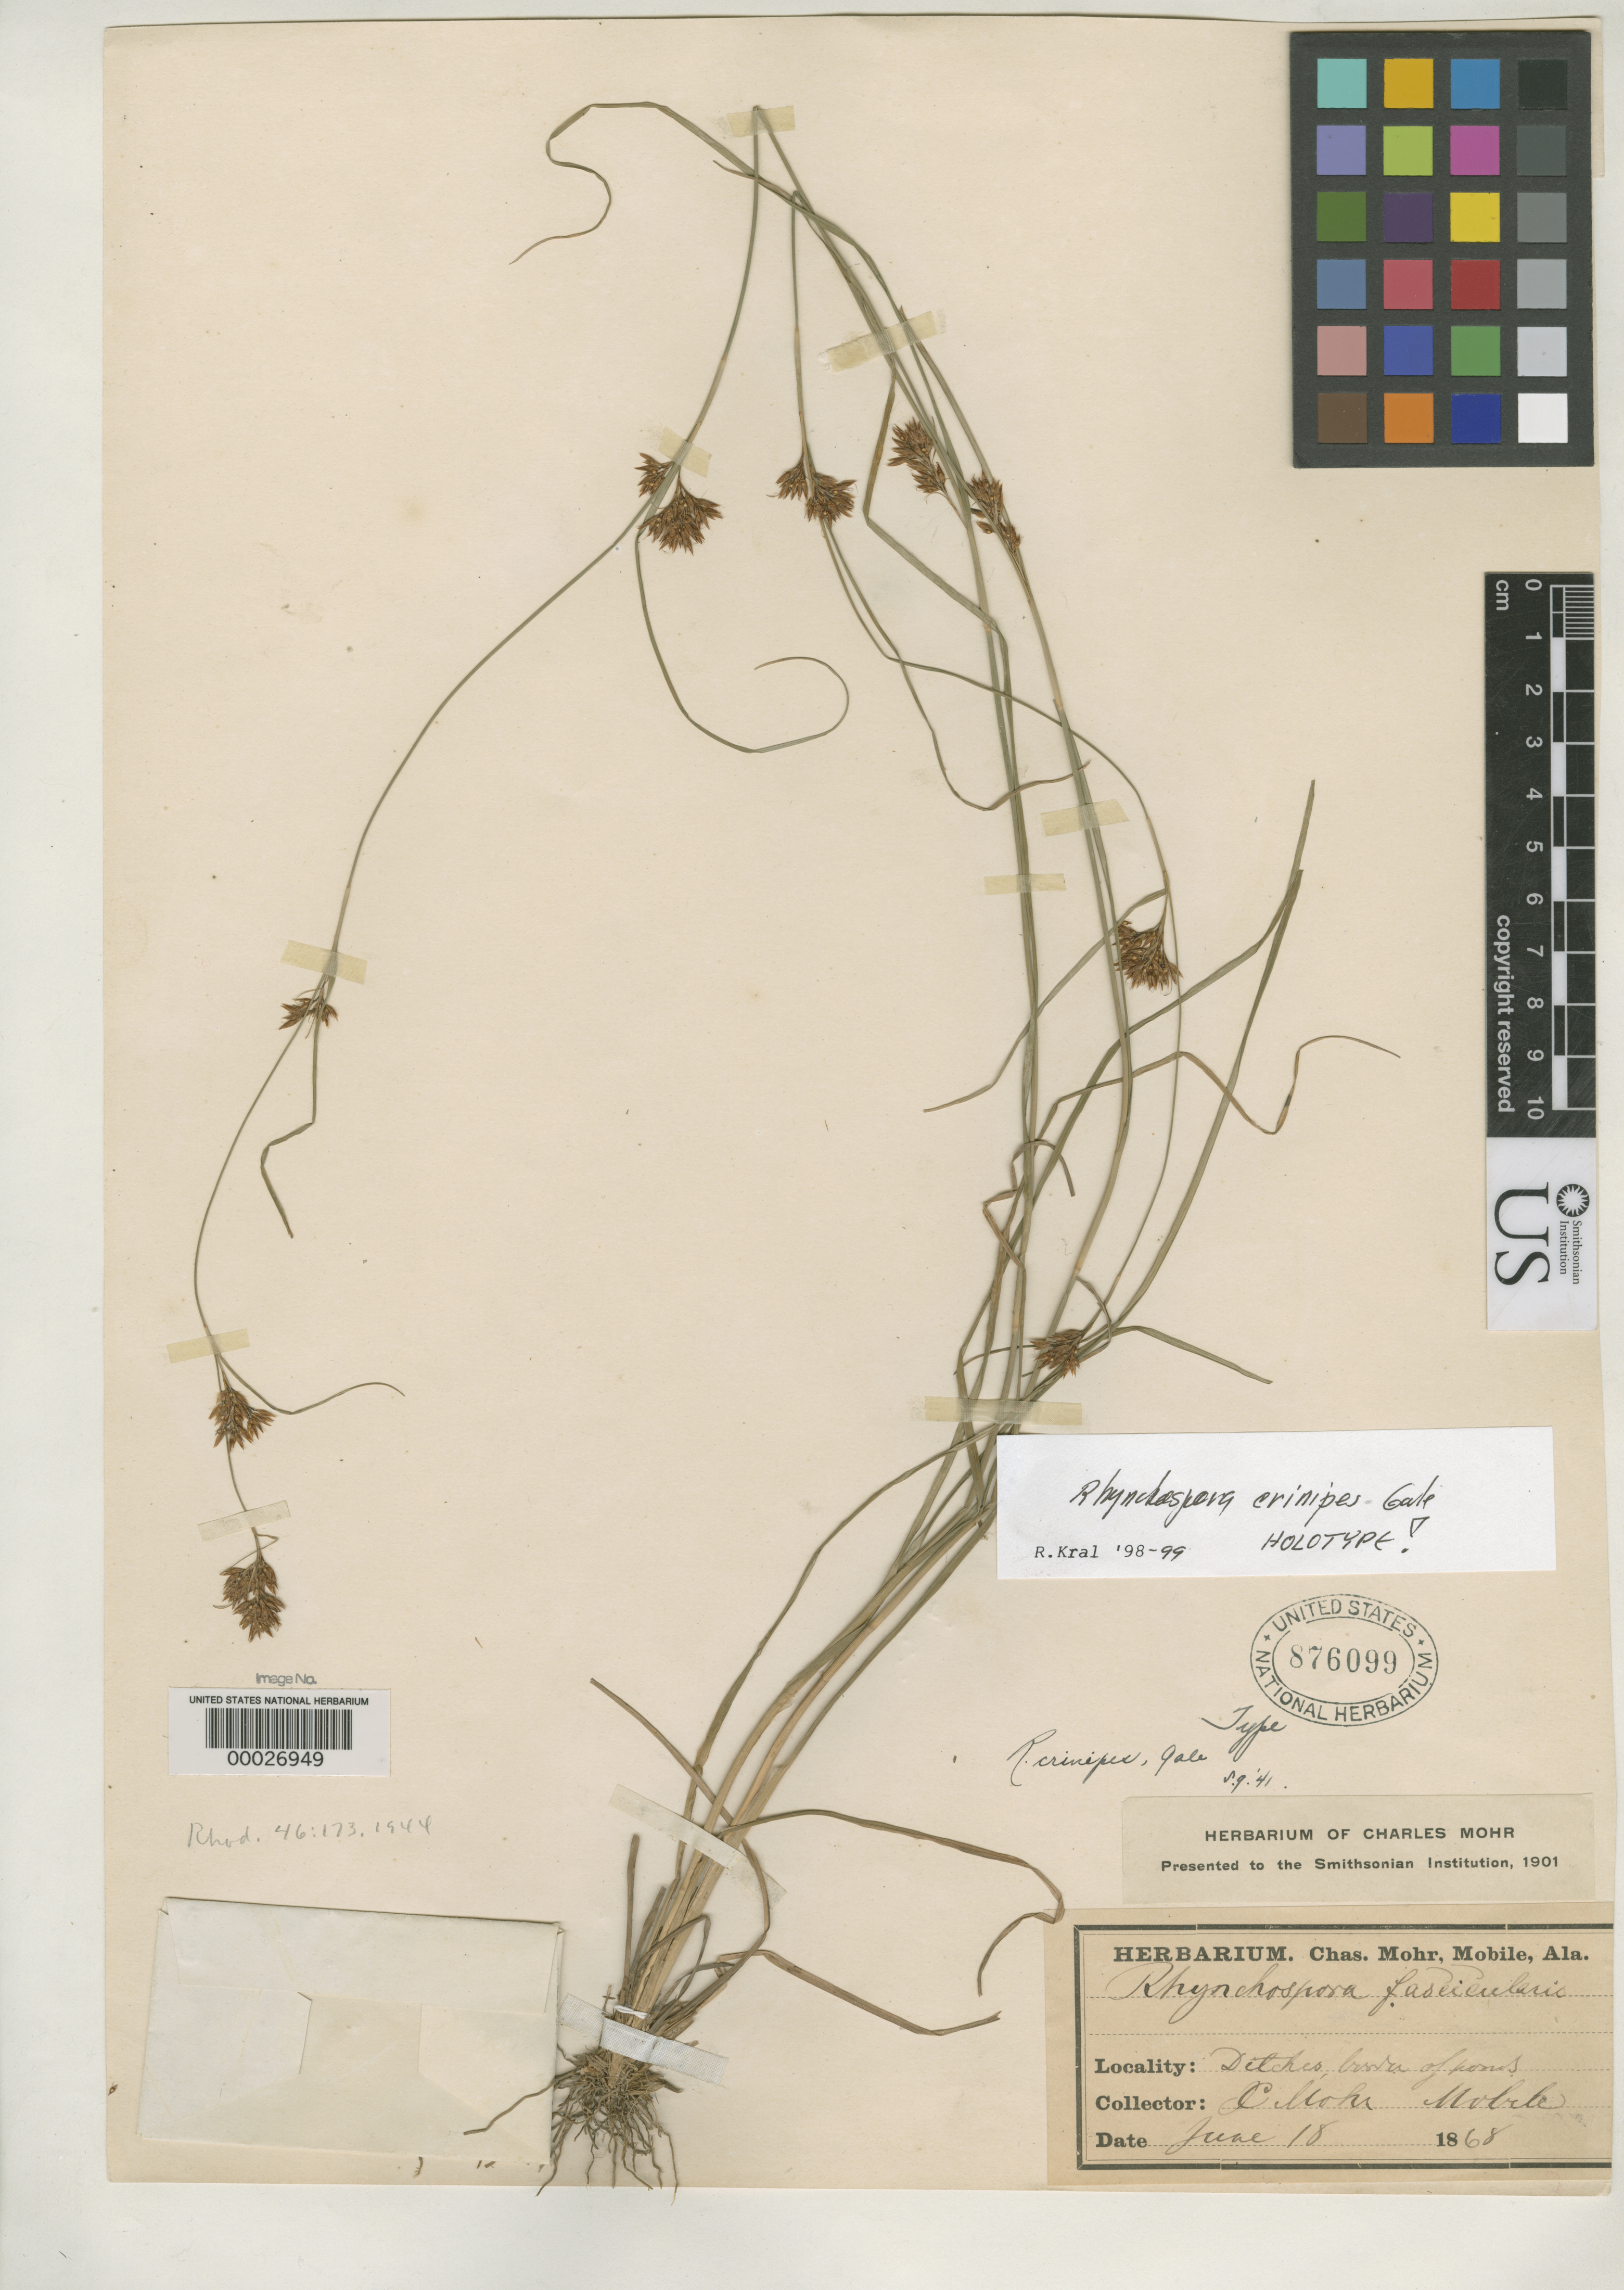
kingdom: Plantae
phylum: Tracheophyta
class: Liliopsida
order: Poales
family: Cyperaceae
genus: Rhynchospora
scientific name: Rhynchospora crinipes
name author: Gale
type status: Holotype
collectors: C. T. Mohr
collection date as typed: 18 Jun 1868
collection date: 1868-06-18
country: United States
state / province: Alabama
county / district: Mobile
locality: Mobile.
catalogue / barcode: US 876099